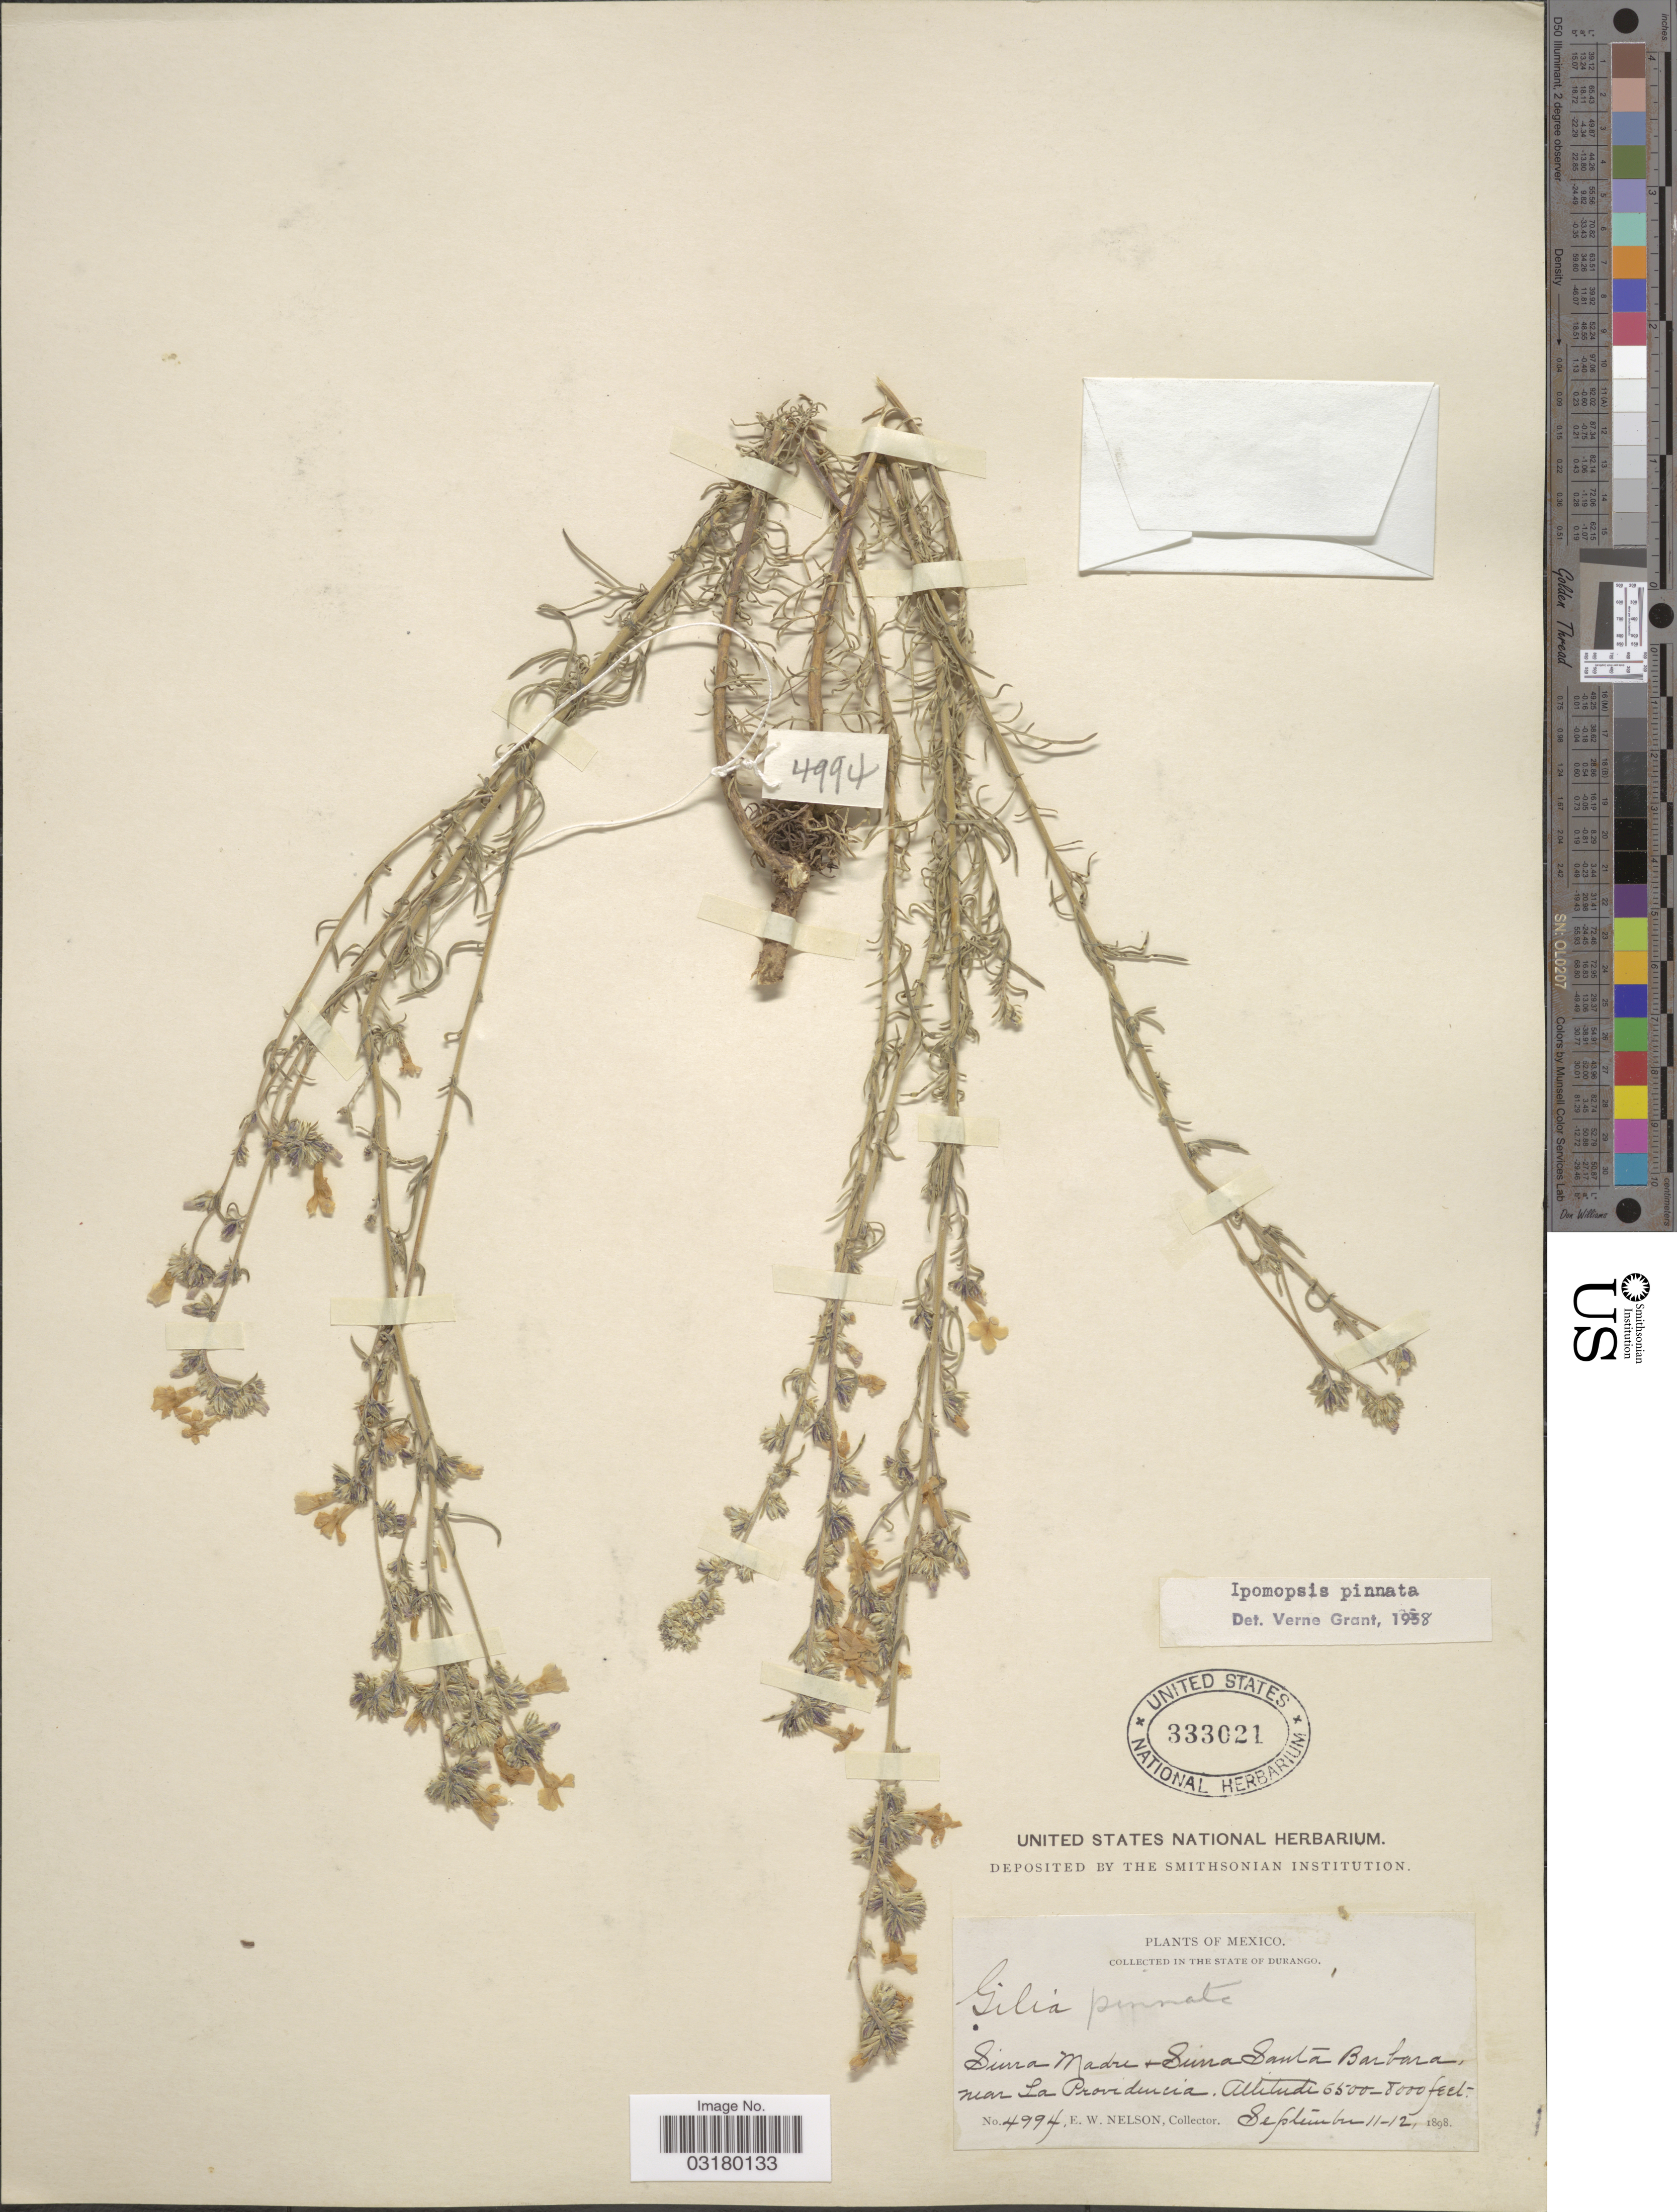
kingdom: Plantae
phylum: Tracheophyta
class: Magnoliopsida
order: Ericales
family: Polemoniaceae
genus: Ipomopsis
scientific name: Ipomopsis pinnata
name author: (Cav.) V.E. Grant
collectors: E. W. Nelson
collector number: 4994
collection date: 1898-09-11/1898-09-12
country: Mexico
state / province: Durango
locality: State of Durango. Sierra Madre & Sierra Santa Barbara, near La Providencia.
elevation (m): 1981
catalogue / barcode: US 333021